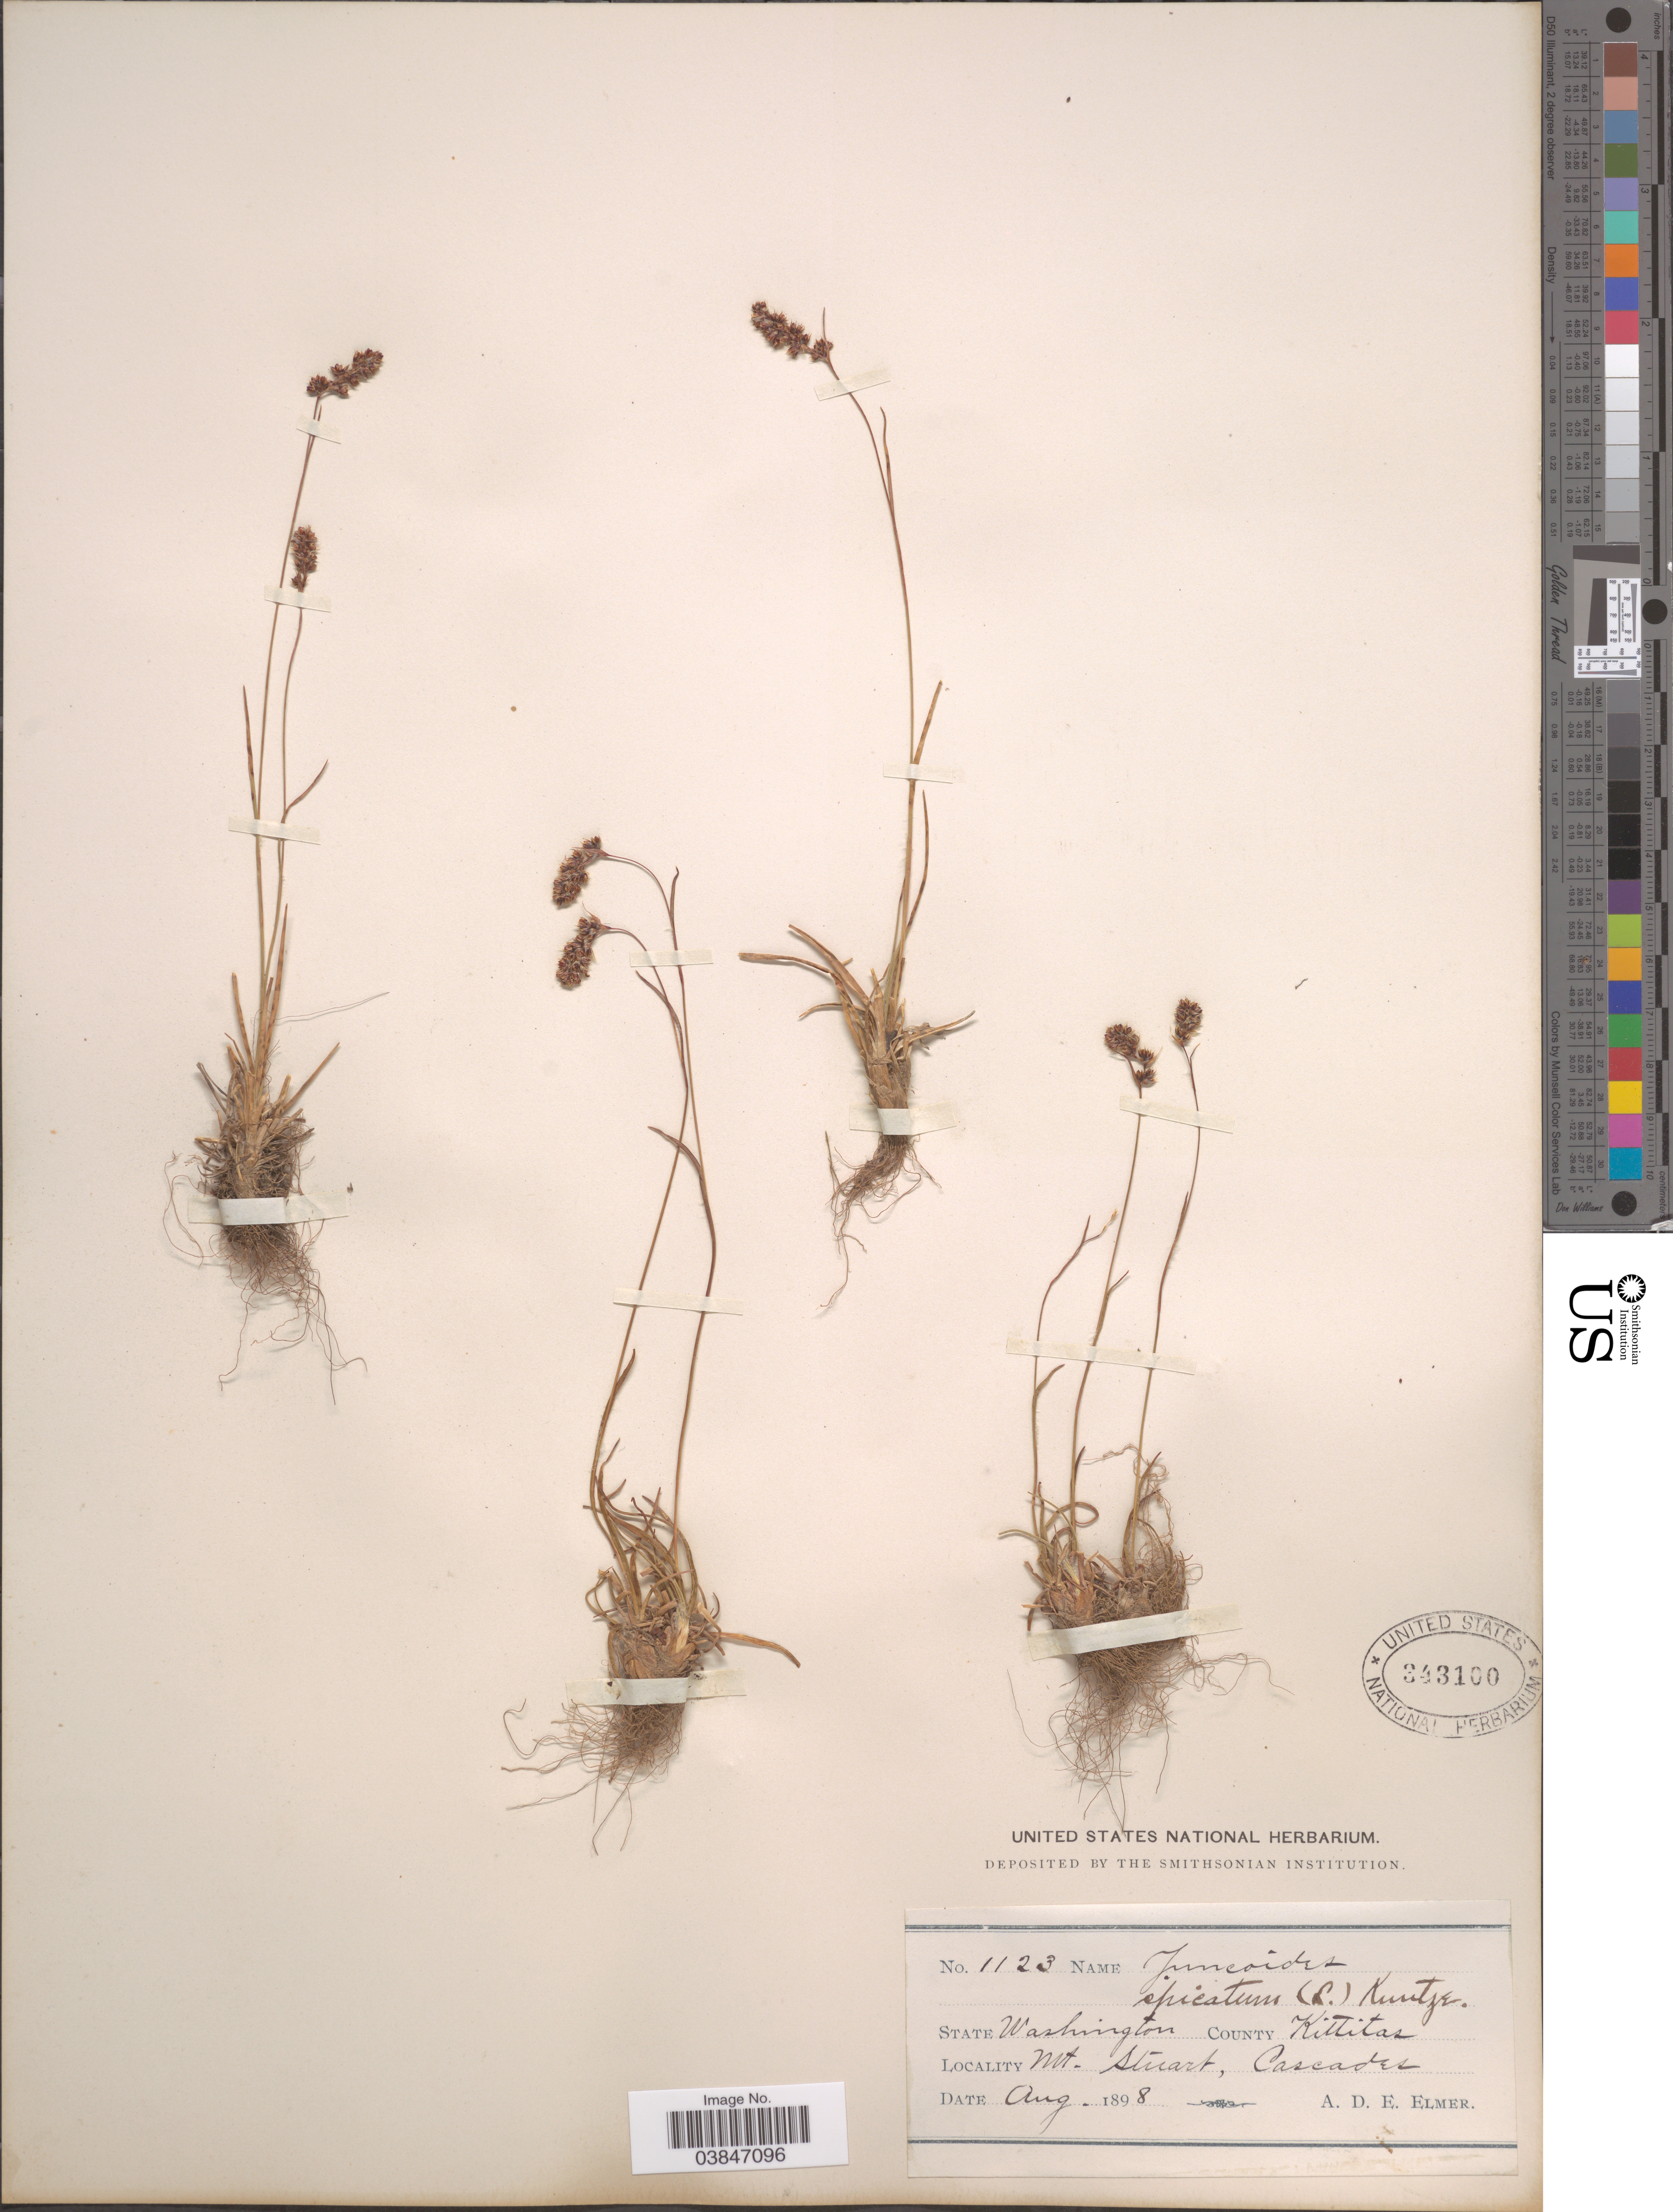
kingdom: Plantae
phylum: Tracheophyta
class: Liliopsida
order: Poales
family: Juncaceae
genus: Luzula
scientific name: Luzula spicata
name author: (L.) DC.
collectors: A. D. E. Elmer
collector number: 1123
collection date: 1898-08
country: United States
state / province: Washington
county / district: Kittitas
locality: County Kittitas. Mt. Stuart, Cascades.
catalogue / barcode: US 343100